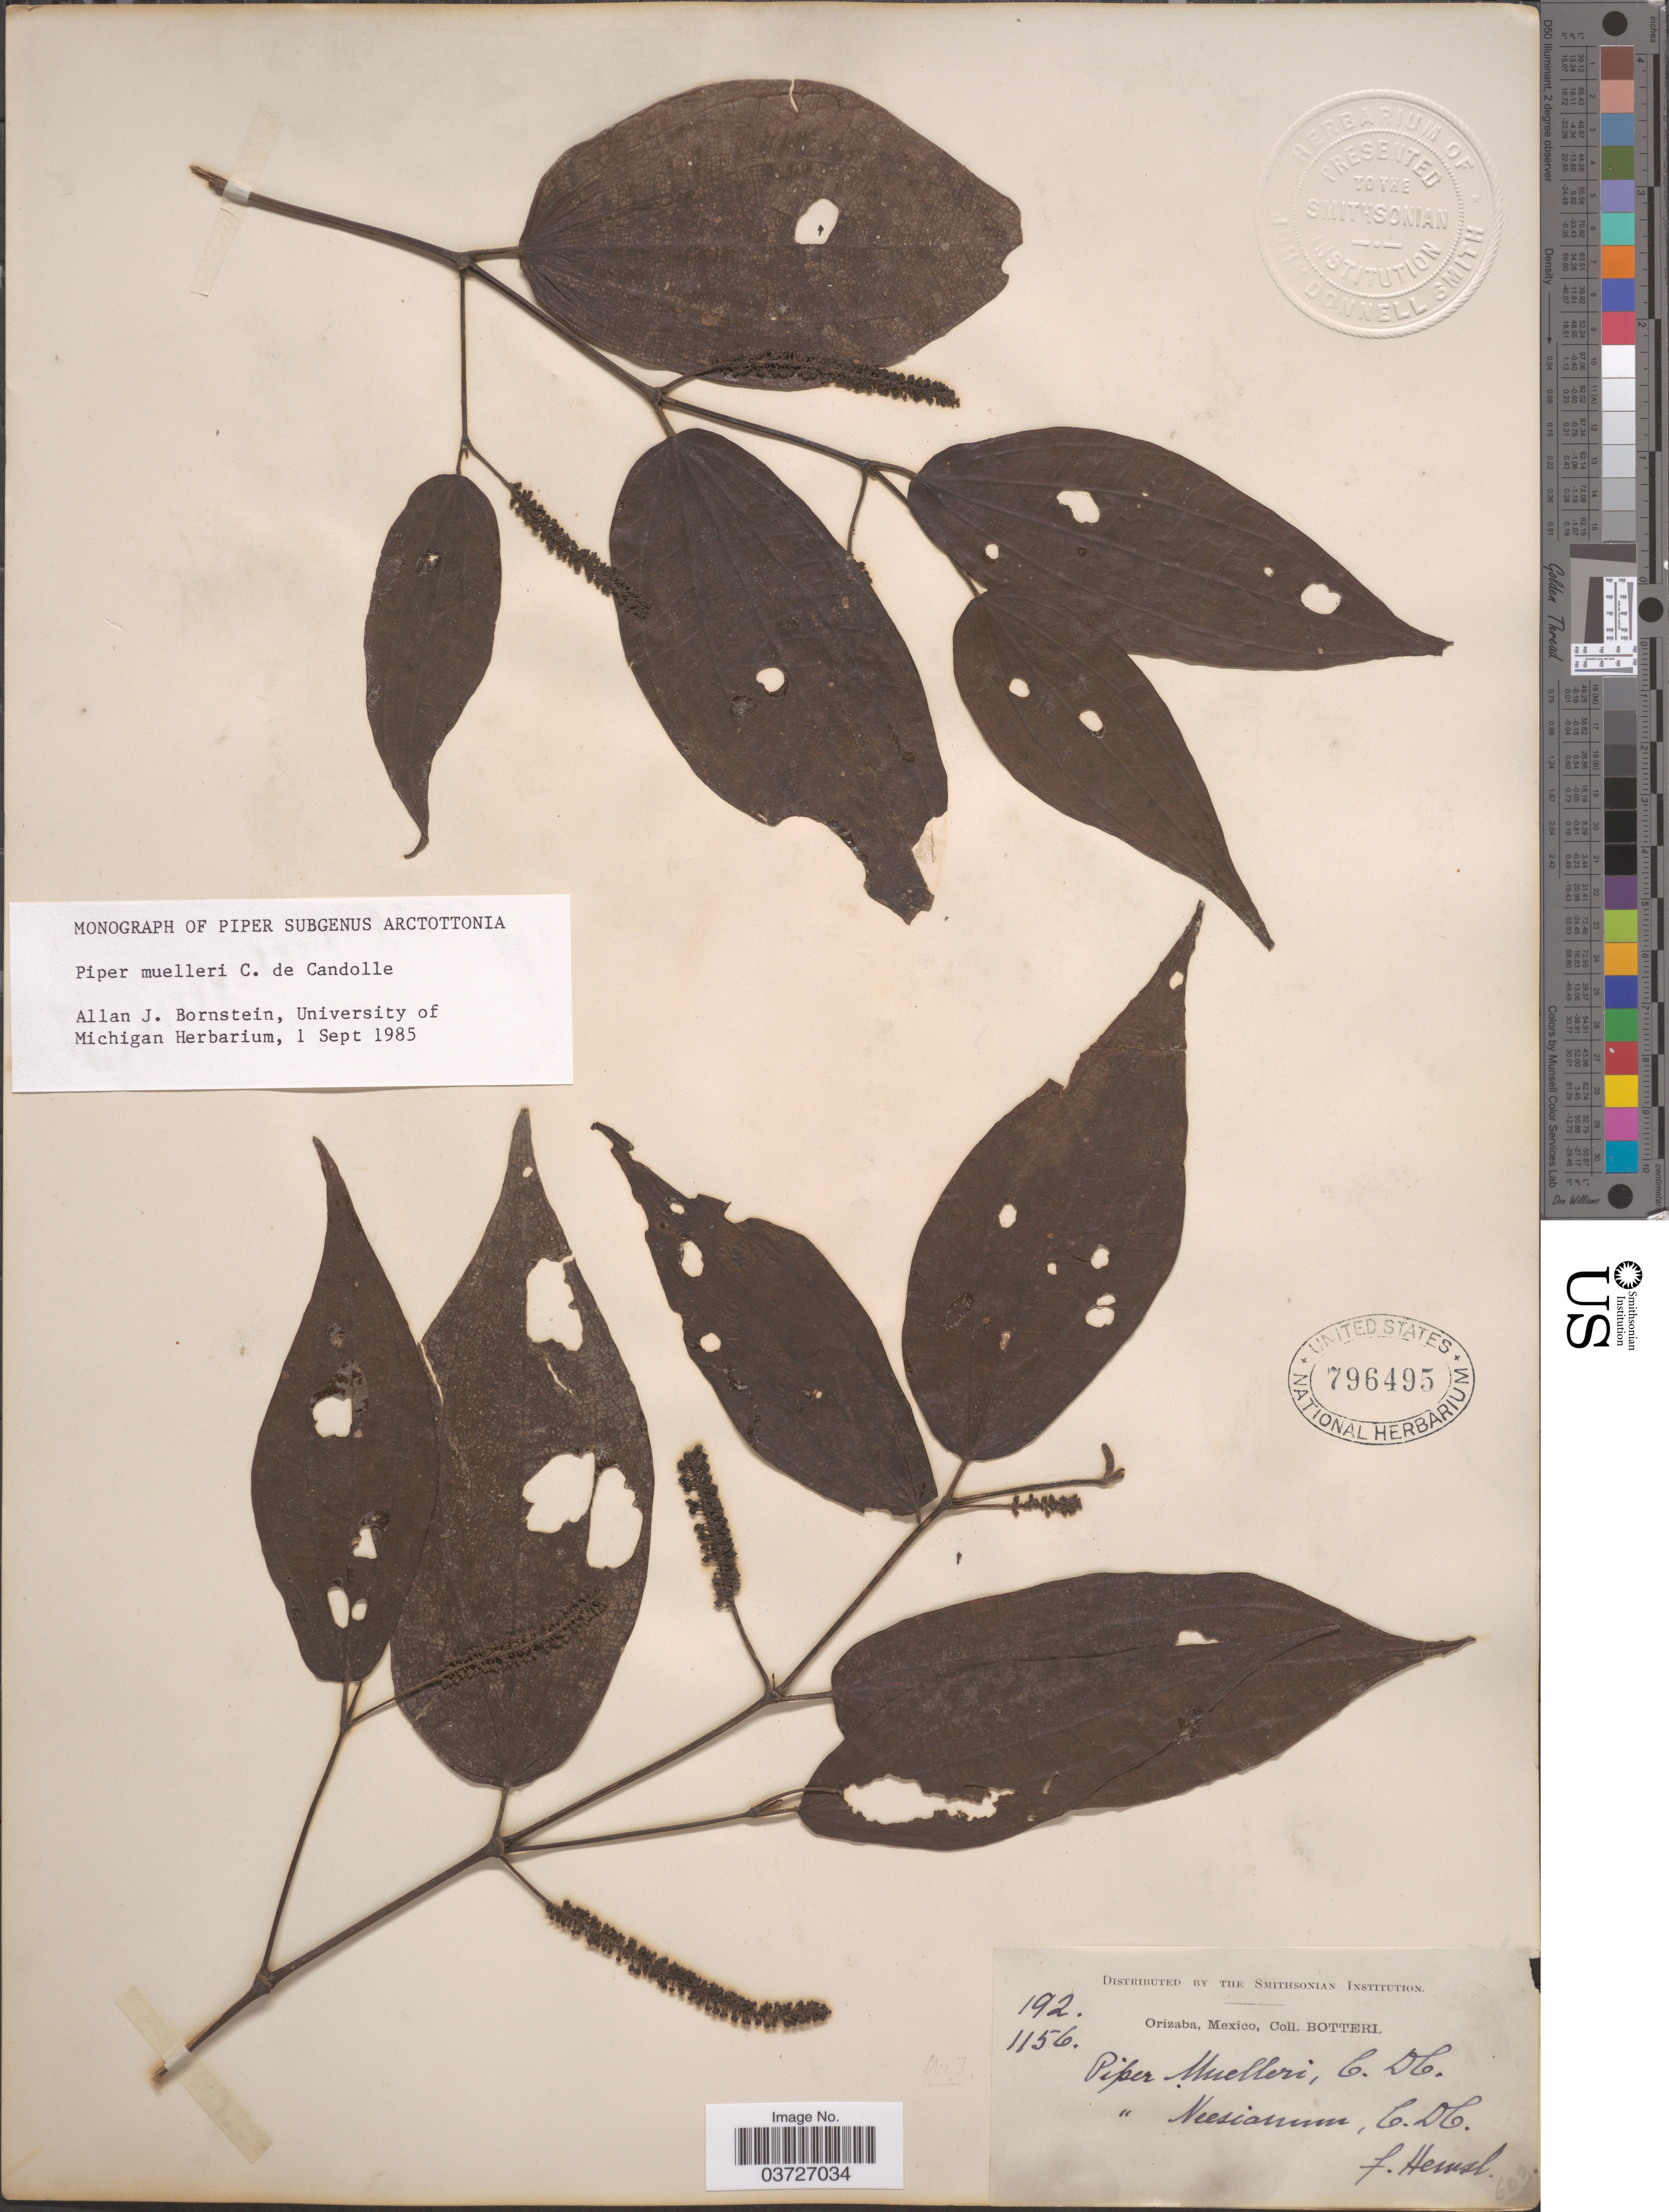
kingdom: Plantae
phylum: Tracheophyta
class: Magnoliopsida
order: Piperales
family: Piperaceae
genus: Piper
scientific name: Piper muelleri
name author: C. DC.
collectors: -. Botteri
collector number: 192/1156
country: Mexico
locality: Orizaba.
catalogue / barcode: US 796495